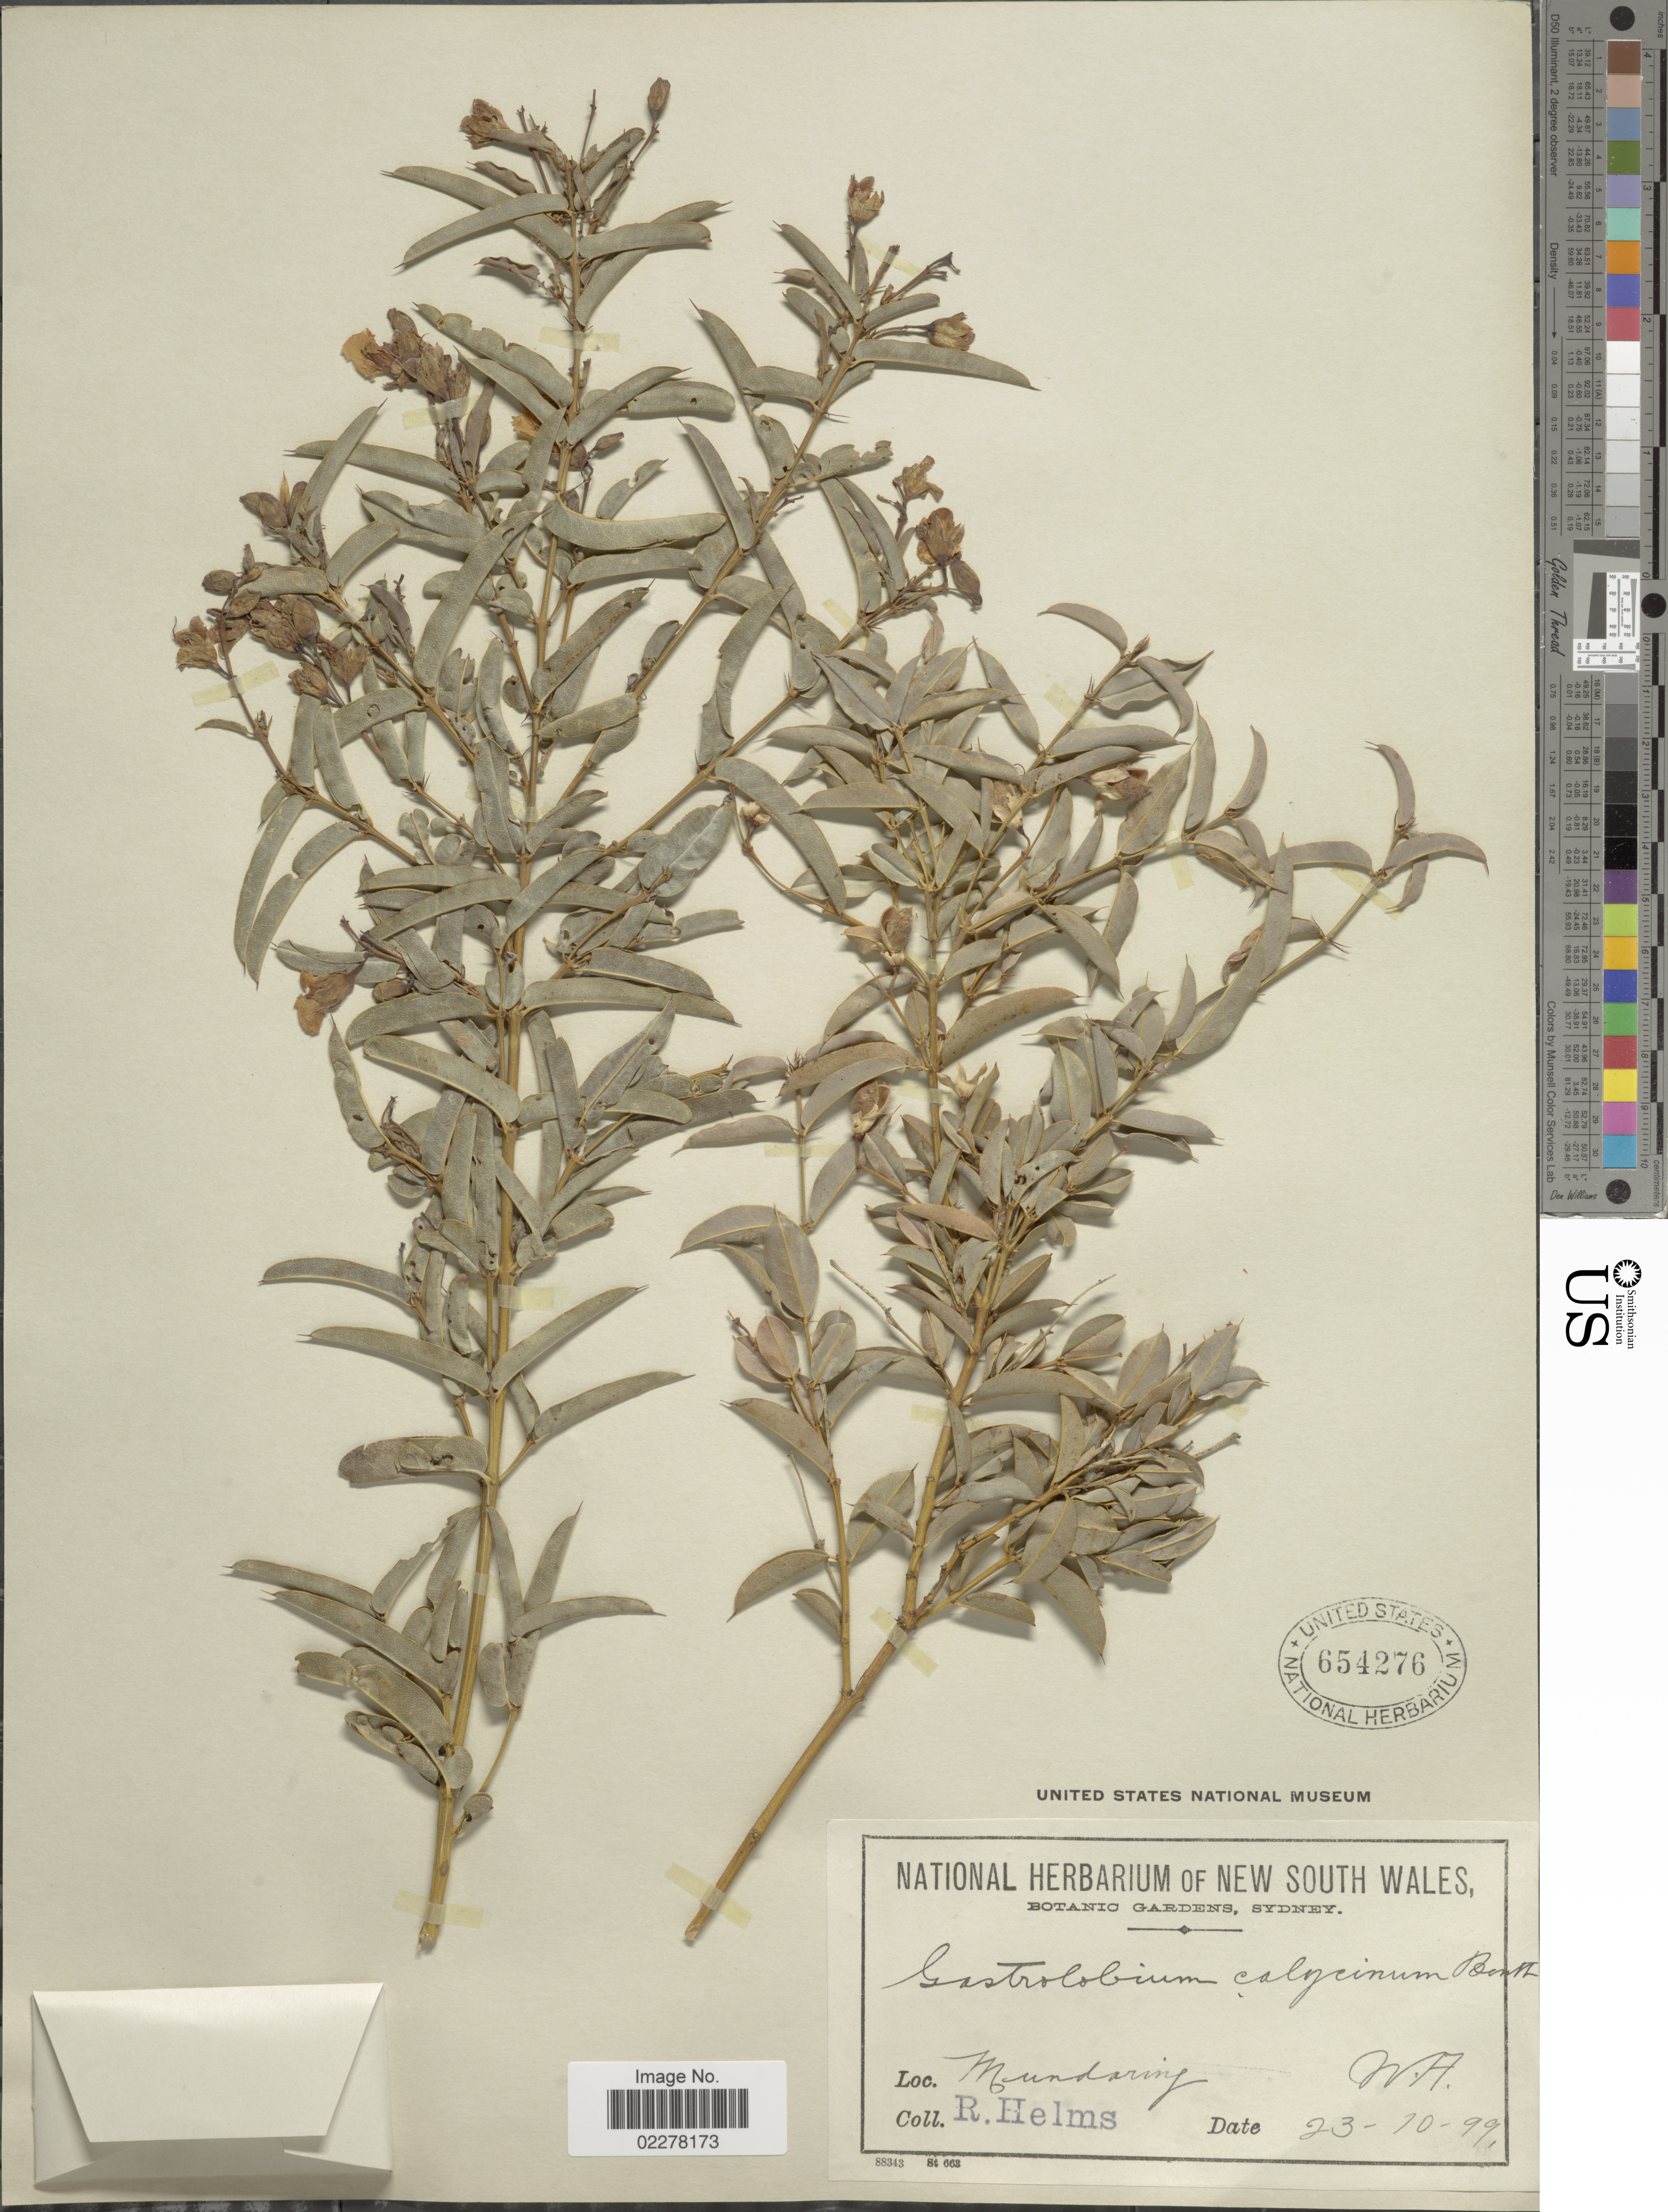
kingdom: Plantae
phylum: Tracheophyta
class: Magnoliopsida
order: Fabales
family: Fabaceae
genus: Gastrolobium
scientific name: Gastrolobium calycinum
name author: Benth.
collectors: R. Helms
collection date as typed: Transcribed d/m/y: 23/10/99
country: Australia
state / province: Western Australia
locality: Mundaring, W.A.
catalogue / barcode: US 654276